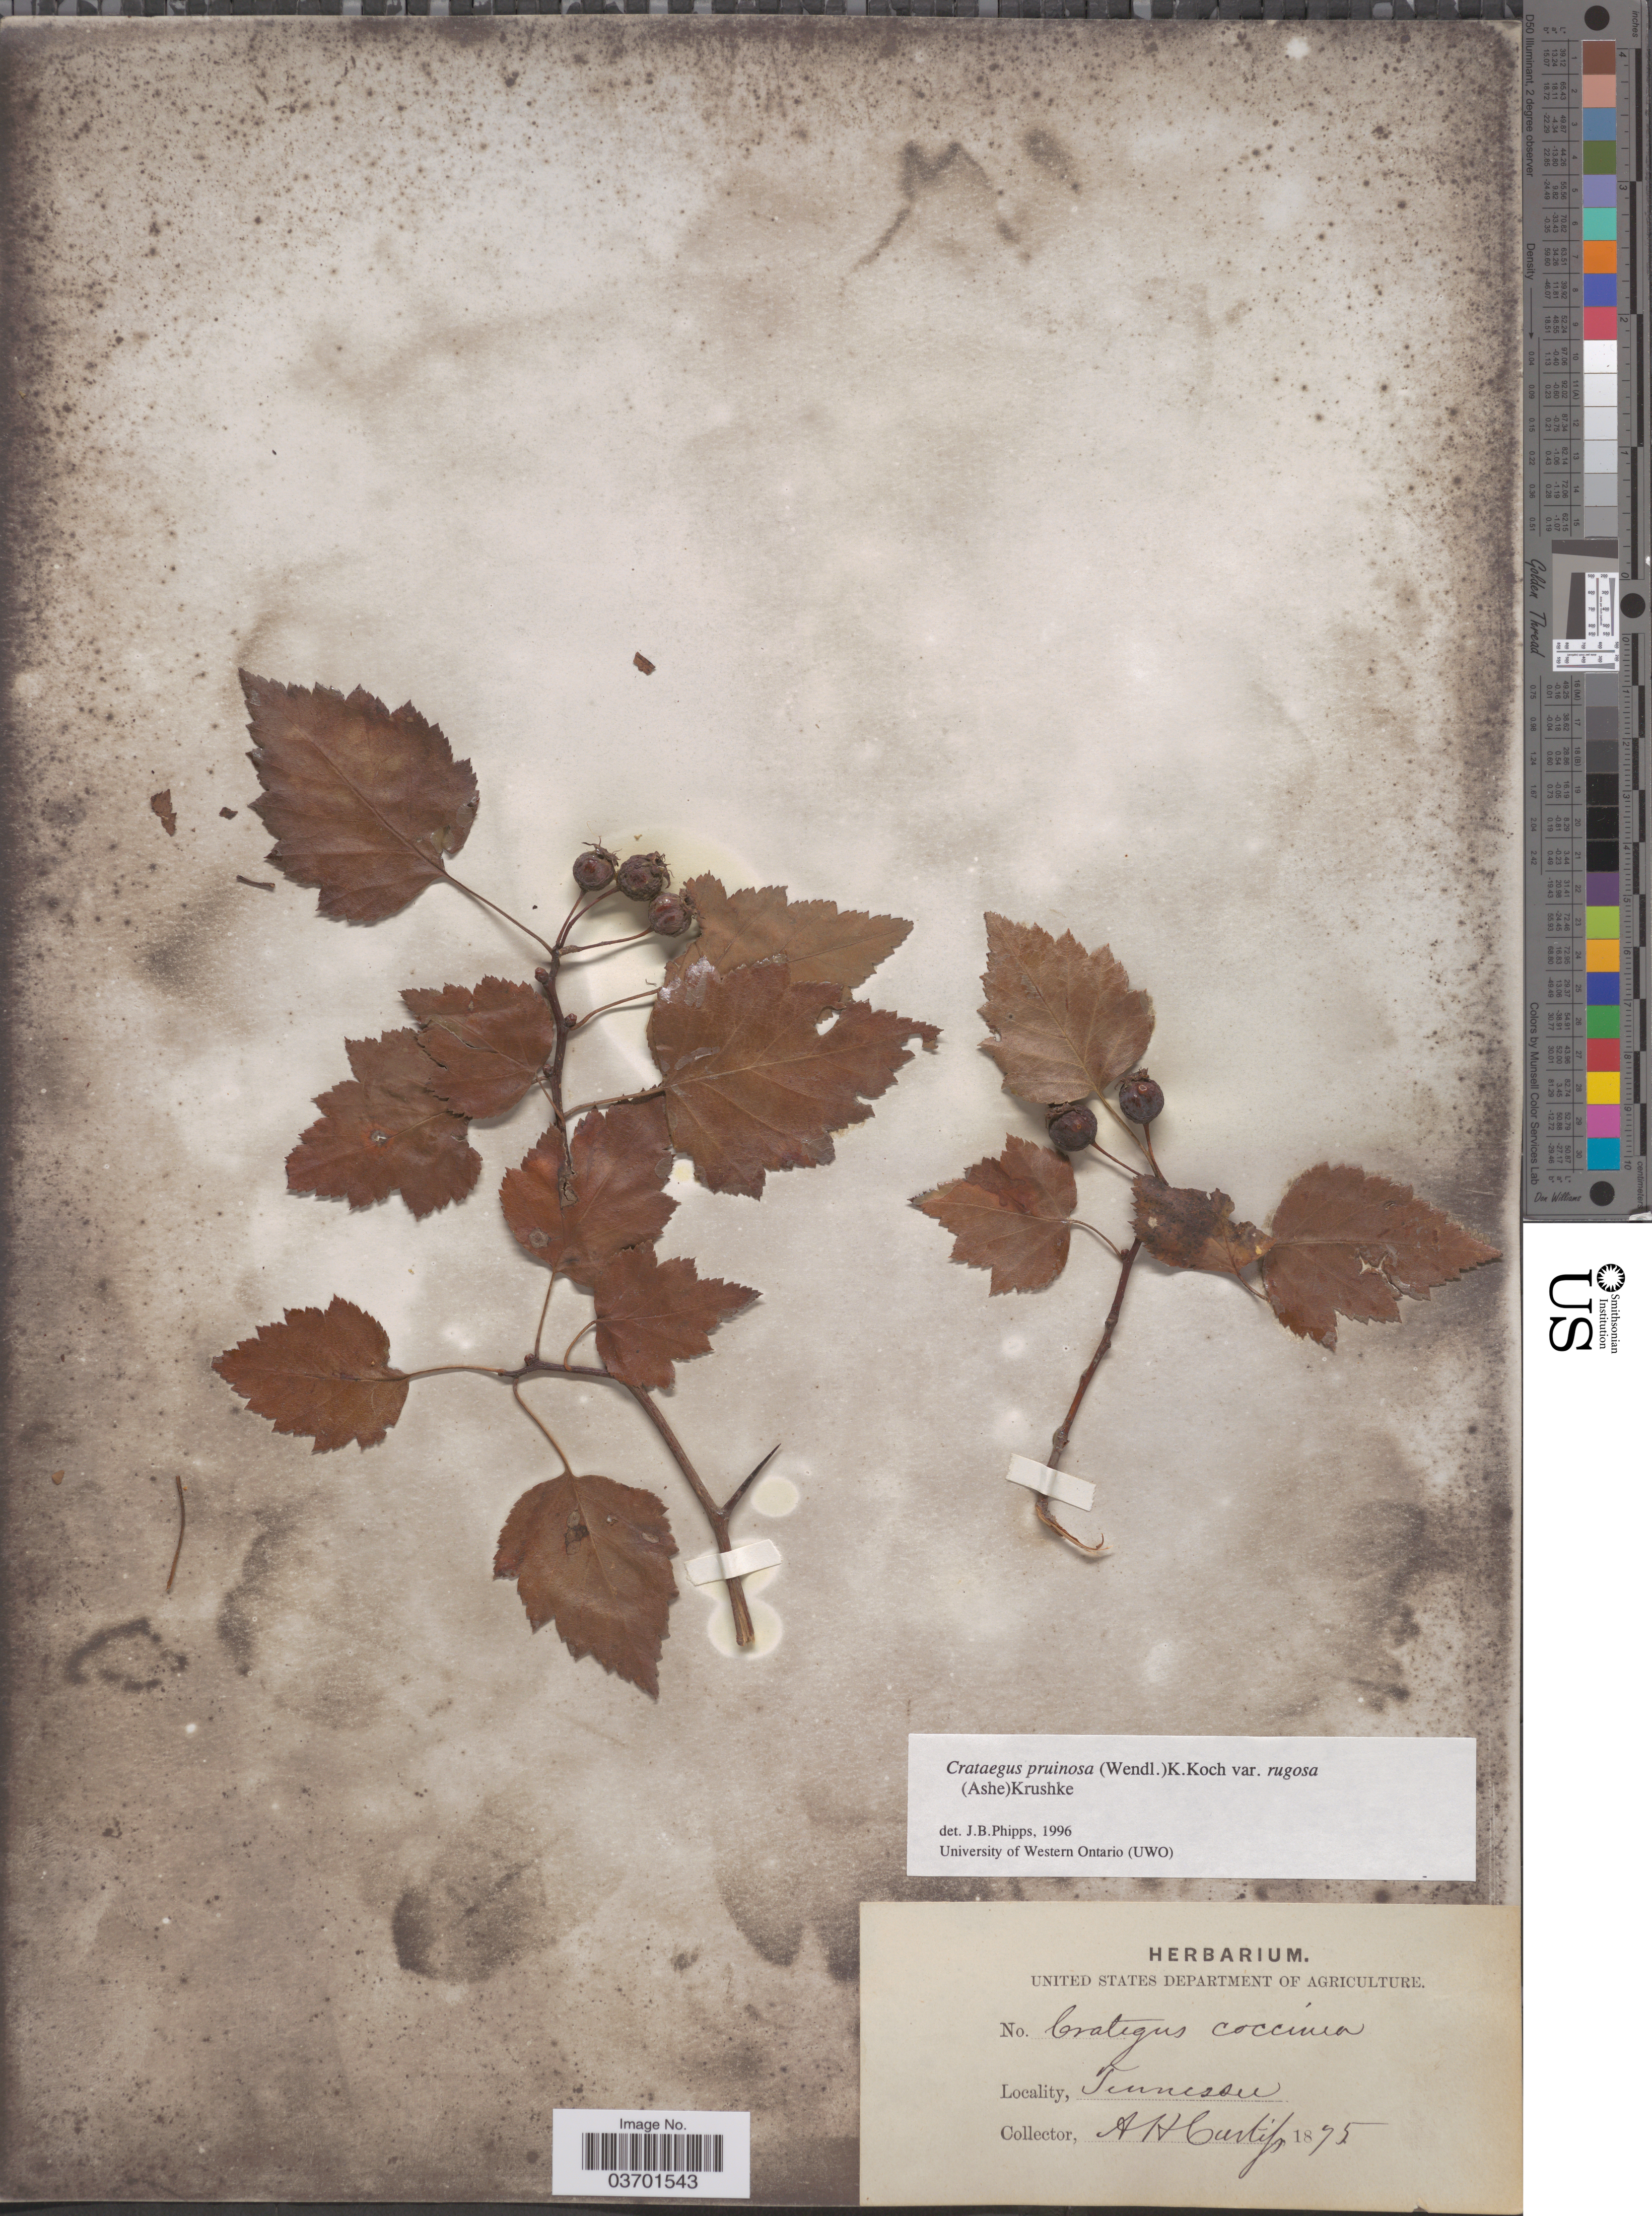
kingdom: Plantae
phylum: Tracheophyta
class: Magnoliopsida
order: Rosales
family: Rosaceae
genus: Crataegus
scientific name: Crataegus pruinosa var. rugosa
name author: (Ashe) Kruschke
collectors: A. Curtip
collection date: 1875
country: United States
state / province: Tennessee